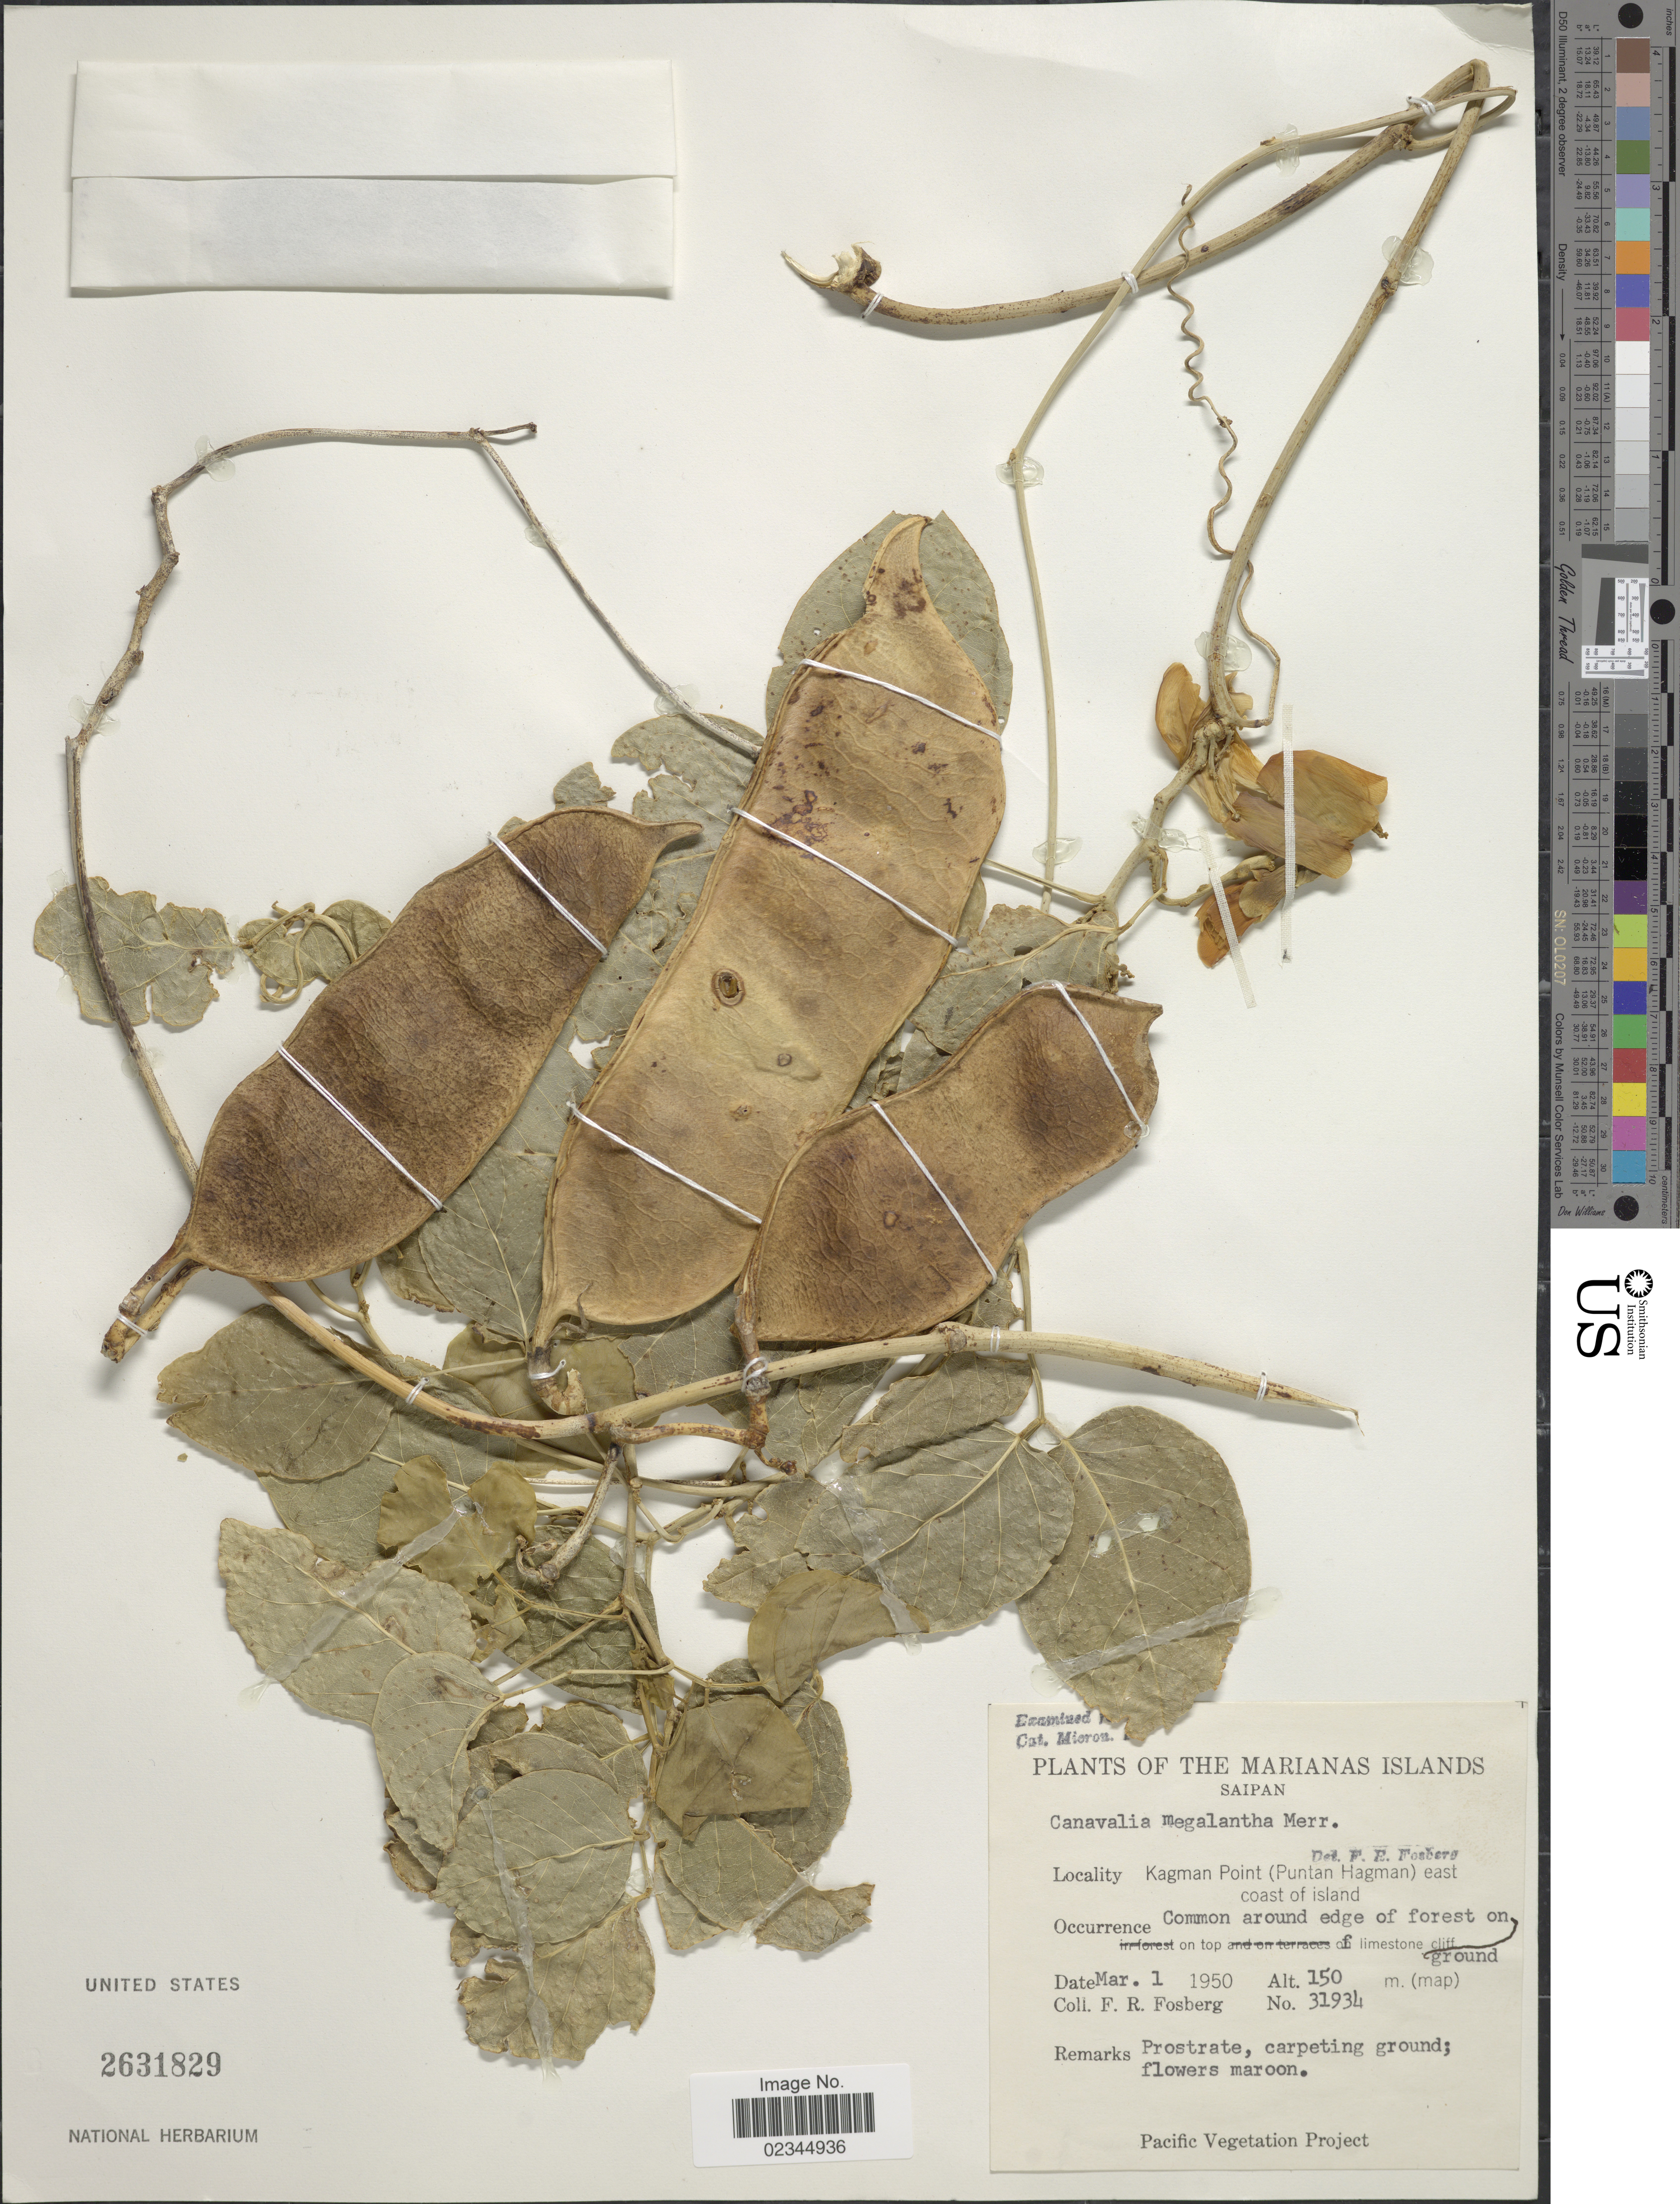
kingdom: Plantae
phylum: Tracheophyta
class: Magnoliopsida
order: Fabales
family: Fabaceae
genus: Canavalia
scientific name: Canavalia megalantha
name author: Merr.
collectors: F. R. Fosberg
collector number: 31934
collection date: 1950-03-01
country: Northern Mariana Islands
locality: Saipan, Kagman Point (Puntan Hagman) east coast of island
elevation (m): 150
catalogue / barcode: US 2631829